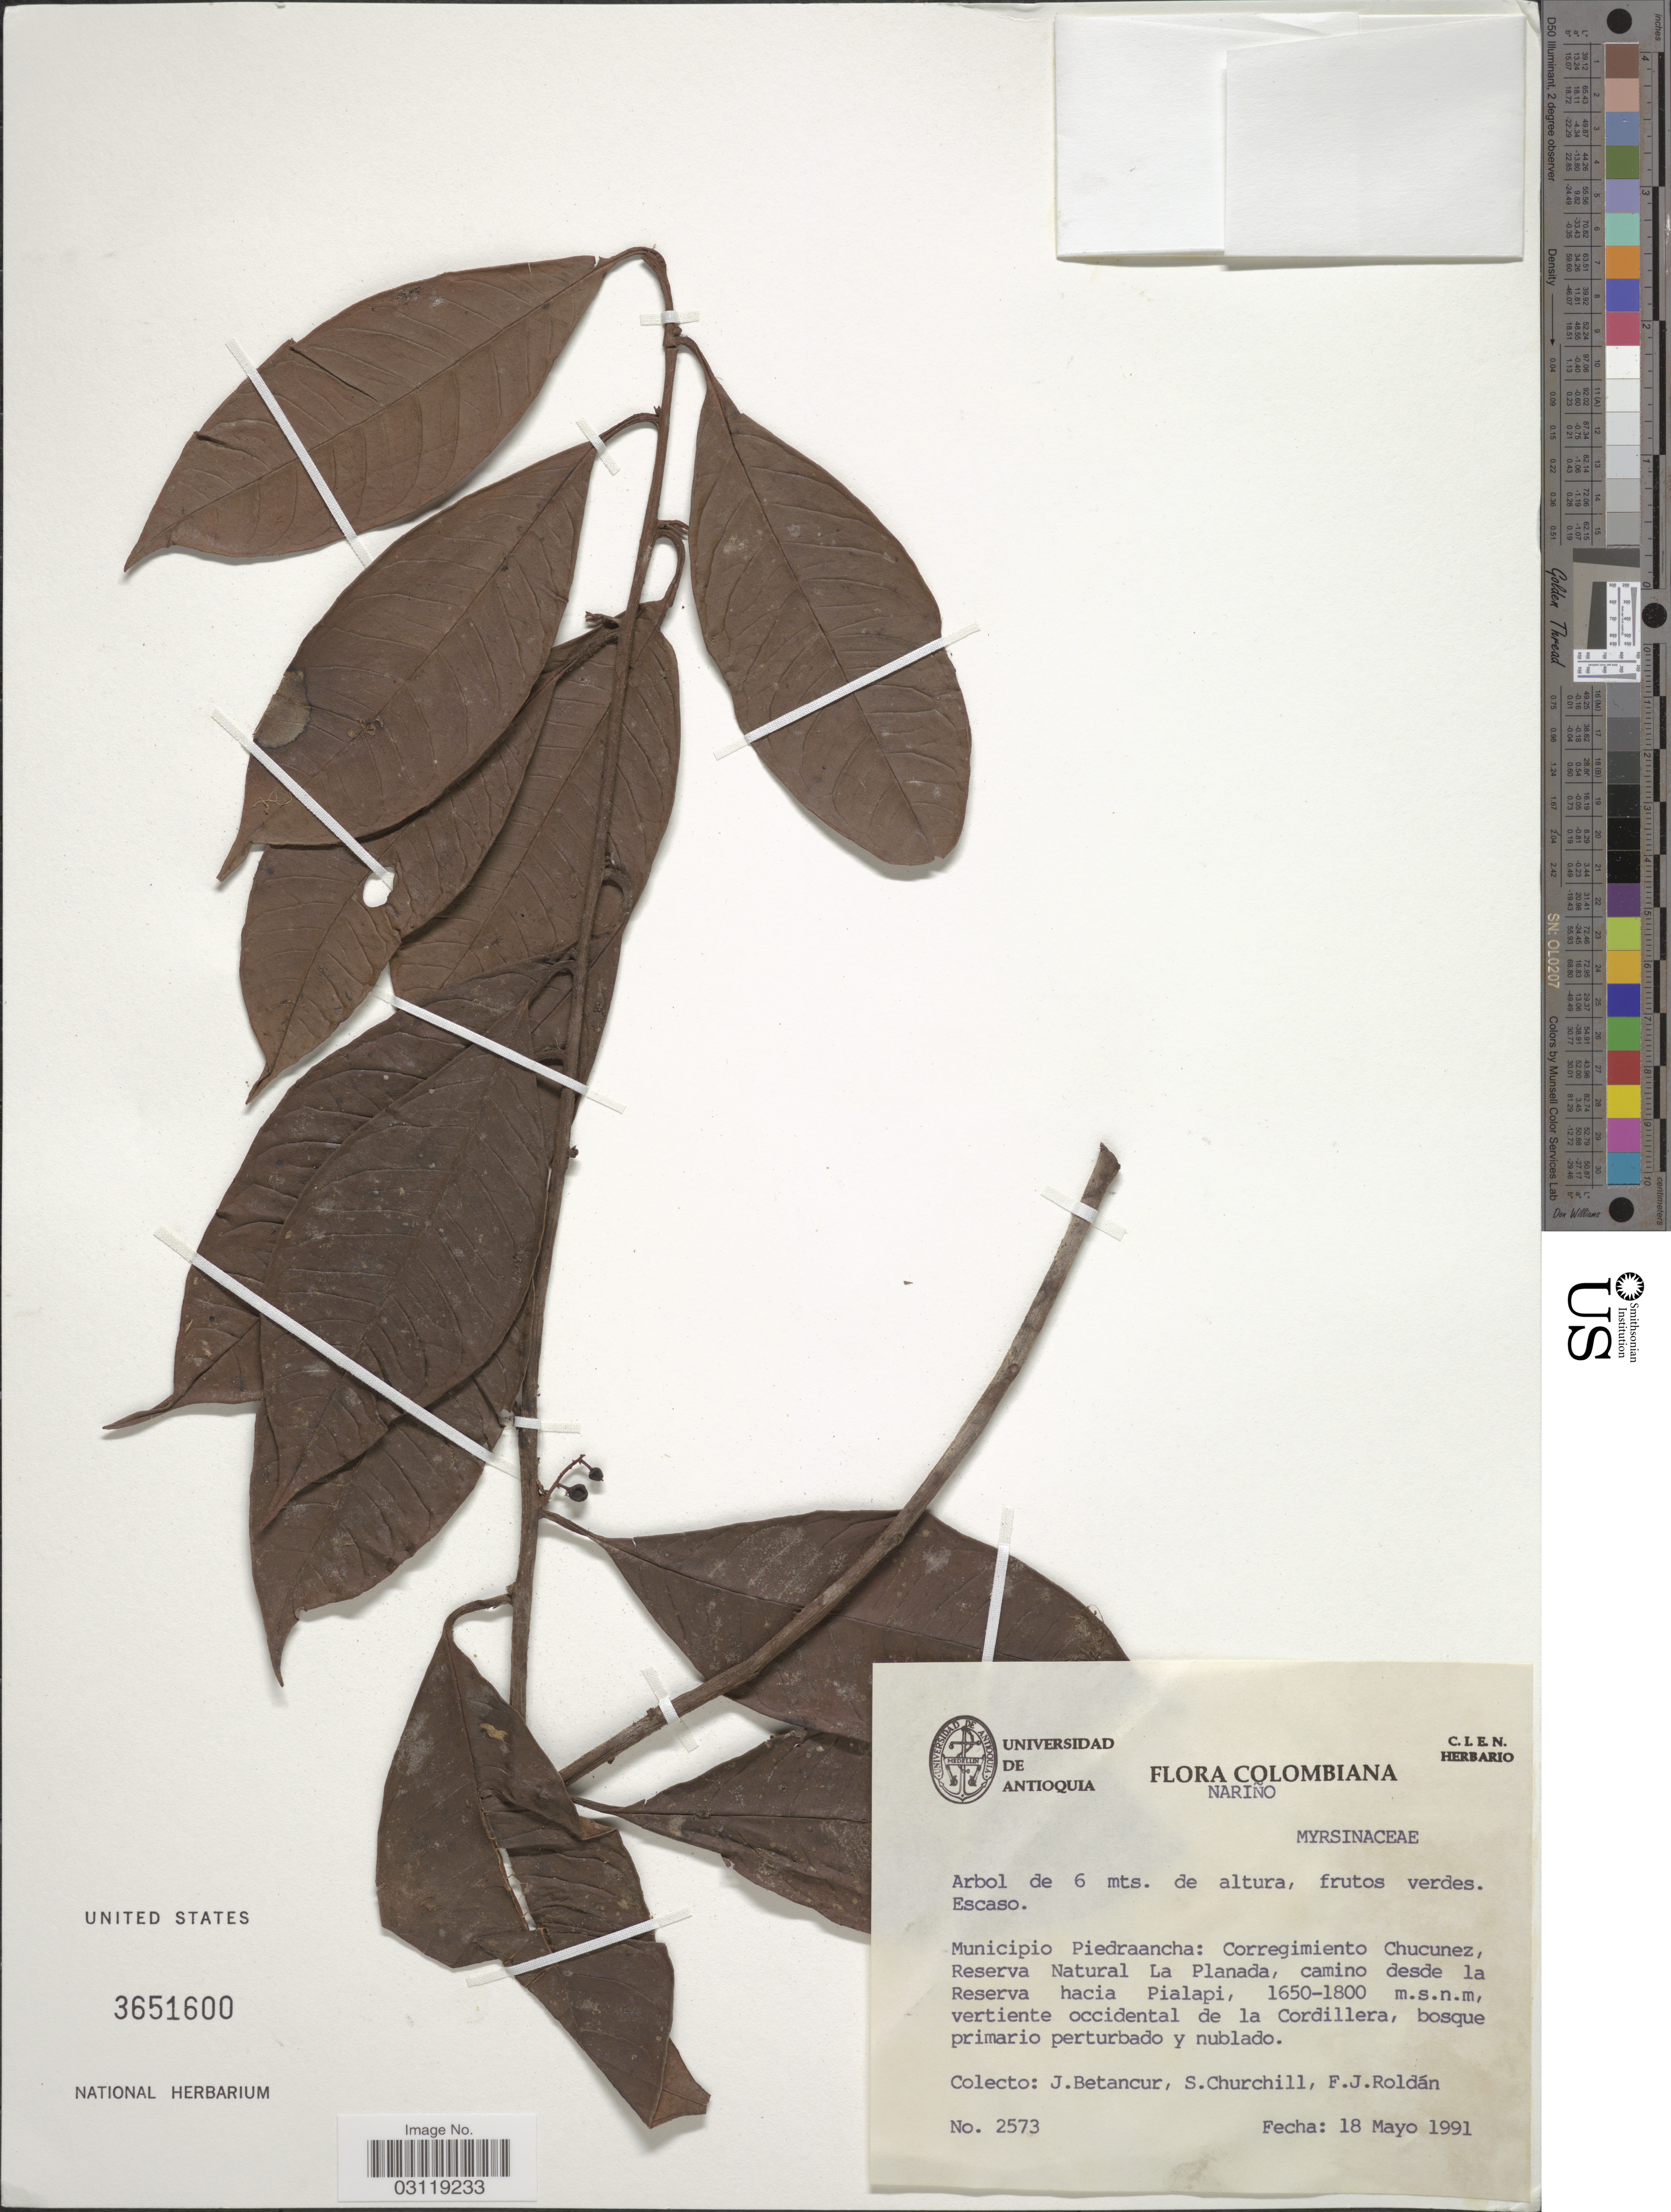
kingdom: Plantae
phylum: Tracheophyta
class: Magnoliopsida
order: Ericales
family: Primulaceae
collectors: J. Betancur, S. Churchill & F. J. Roldán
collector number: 2573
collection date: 1991-05-18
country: Colombia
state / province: Nariño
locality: Municipio Piedraancha: Corregimiento Chucunez, Reserva Natural La Planada, camino desde la Reserva hacia Pialapi, vertiente occidental de la Cordillera.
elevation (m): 1650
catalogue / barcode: US 3651600